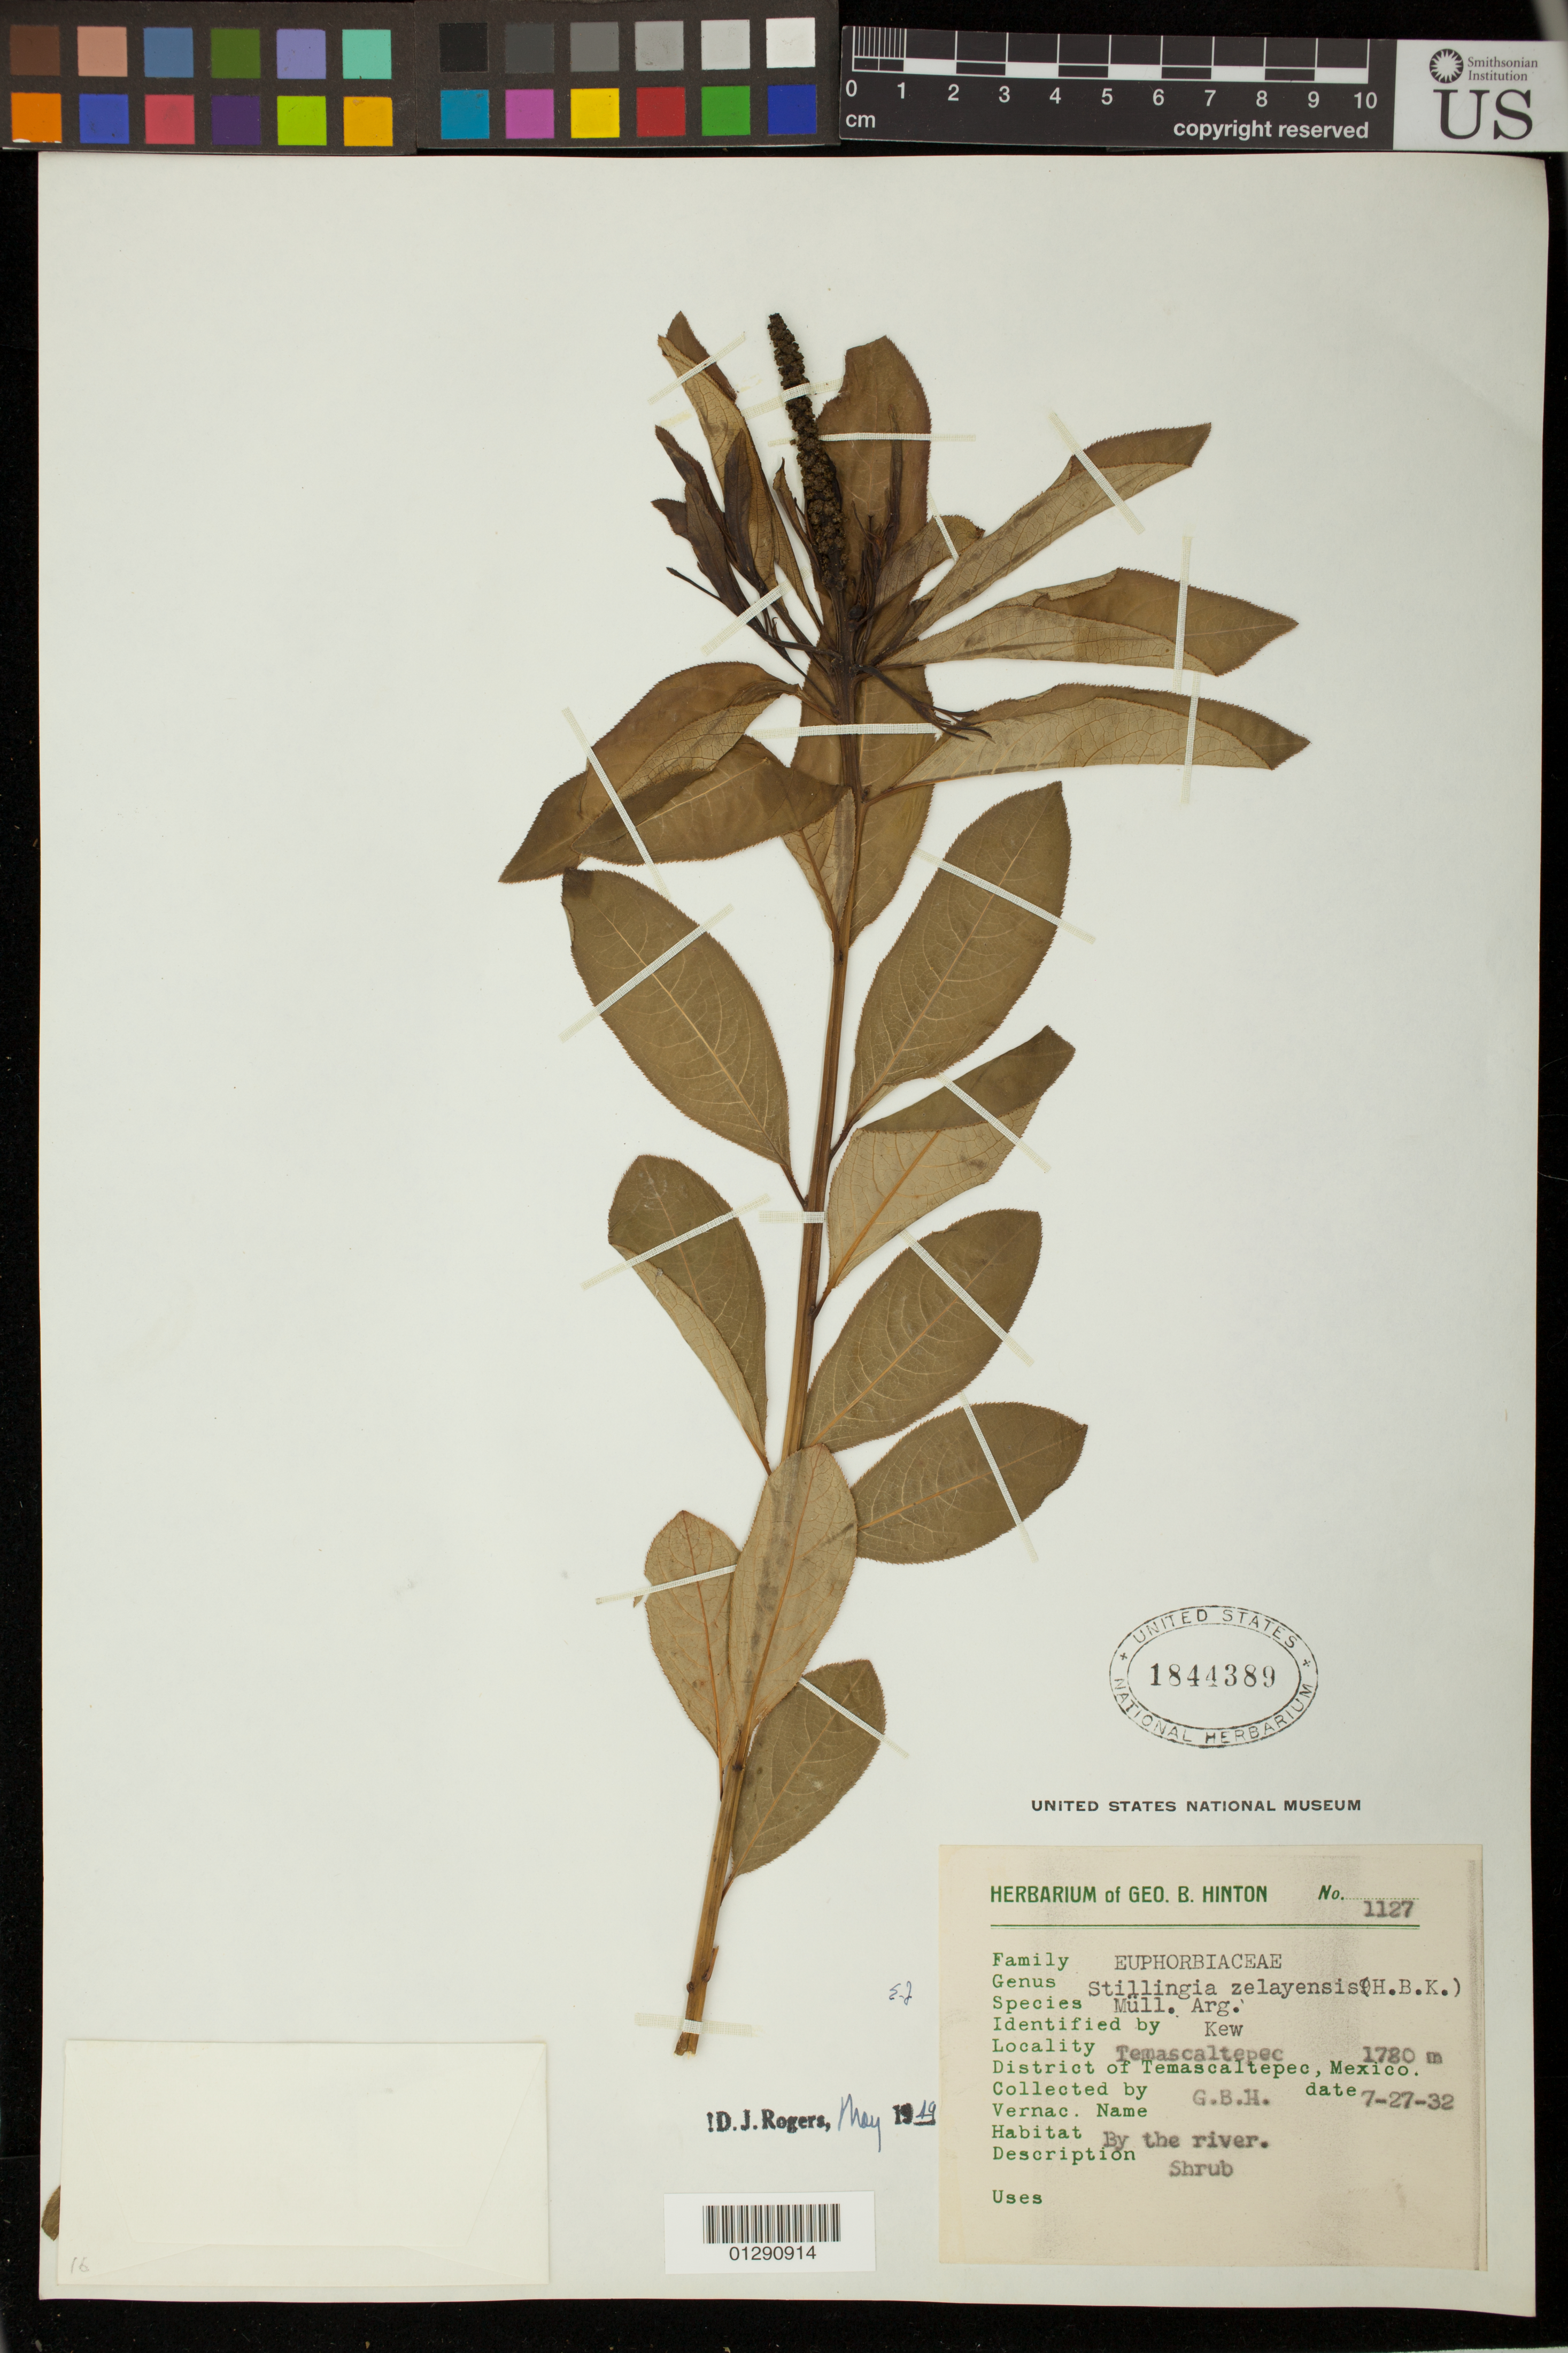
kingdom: Plantae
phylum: Tracheophyta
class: Magnoliopsida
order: Malpighiales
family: Euphorbiaceae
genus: Stillingia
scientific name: Stillingia zelayensis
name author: (Kunth) Müll. Arg.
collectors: G. B. Hinton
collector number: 1127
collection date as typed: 27 Jul 1932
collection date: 1932-07-27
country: Mexico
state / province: México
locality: Temascaltepec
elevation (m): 1780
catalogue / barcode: US 1844389